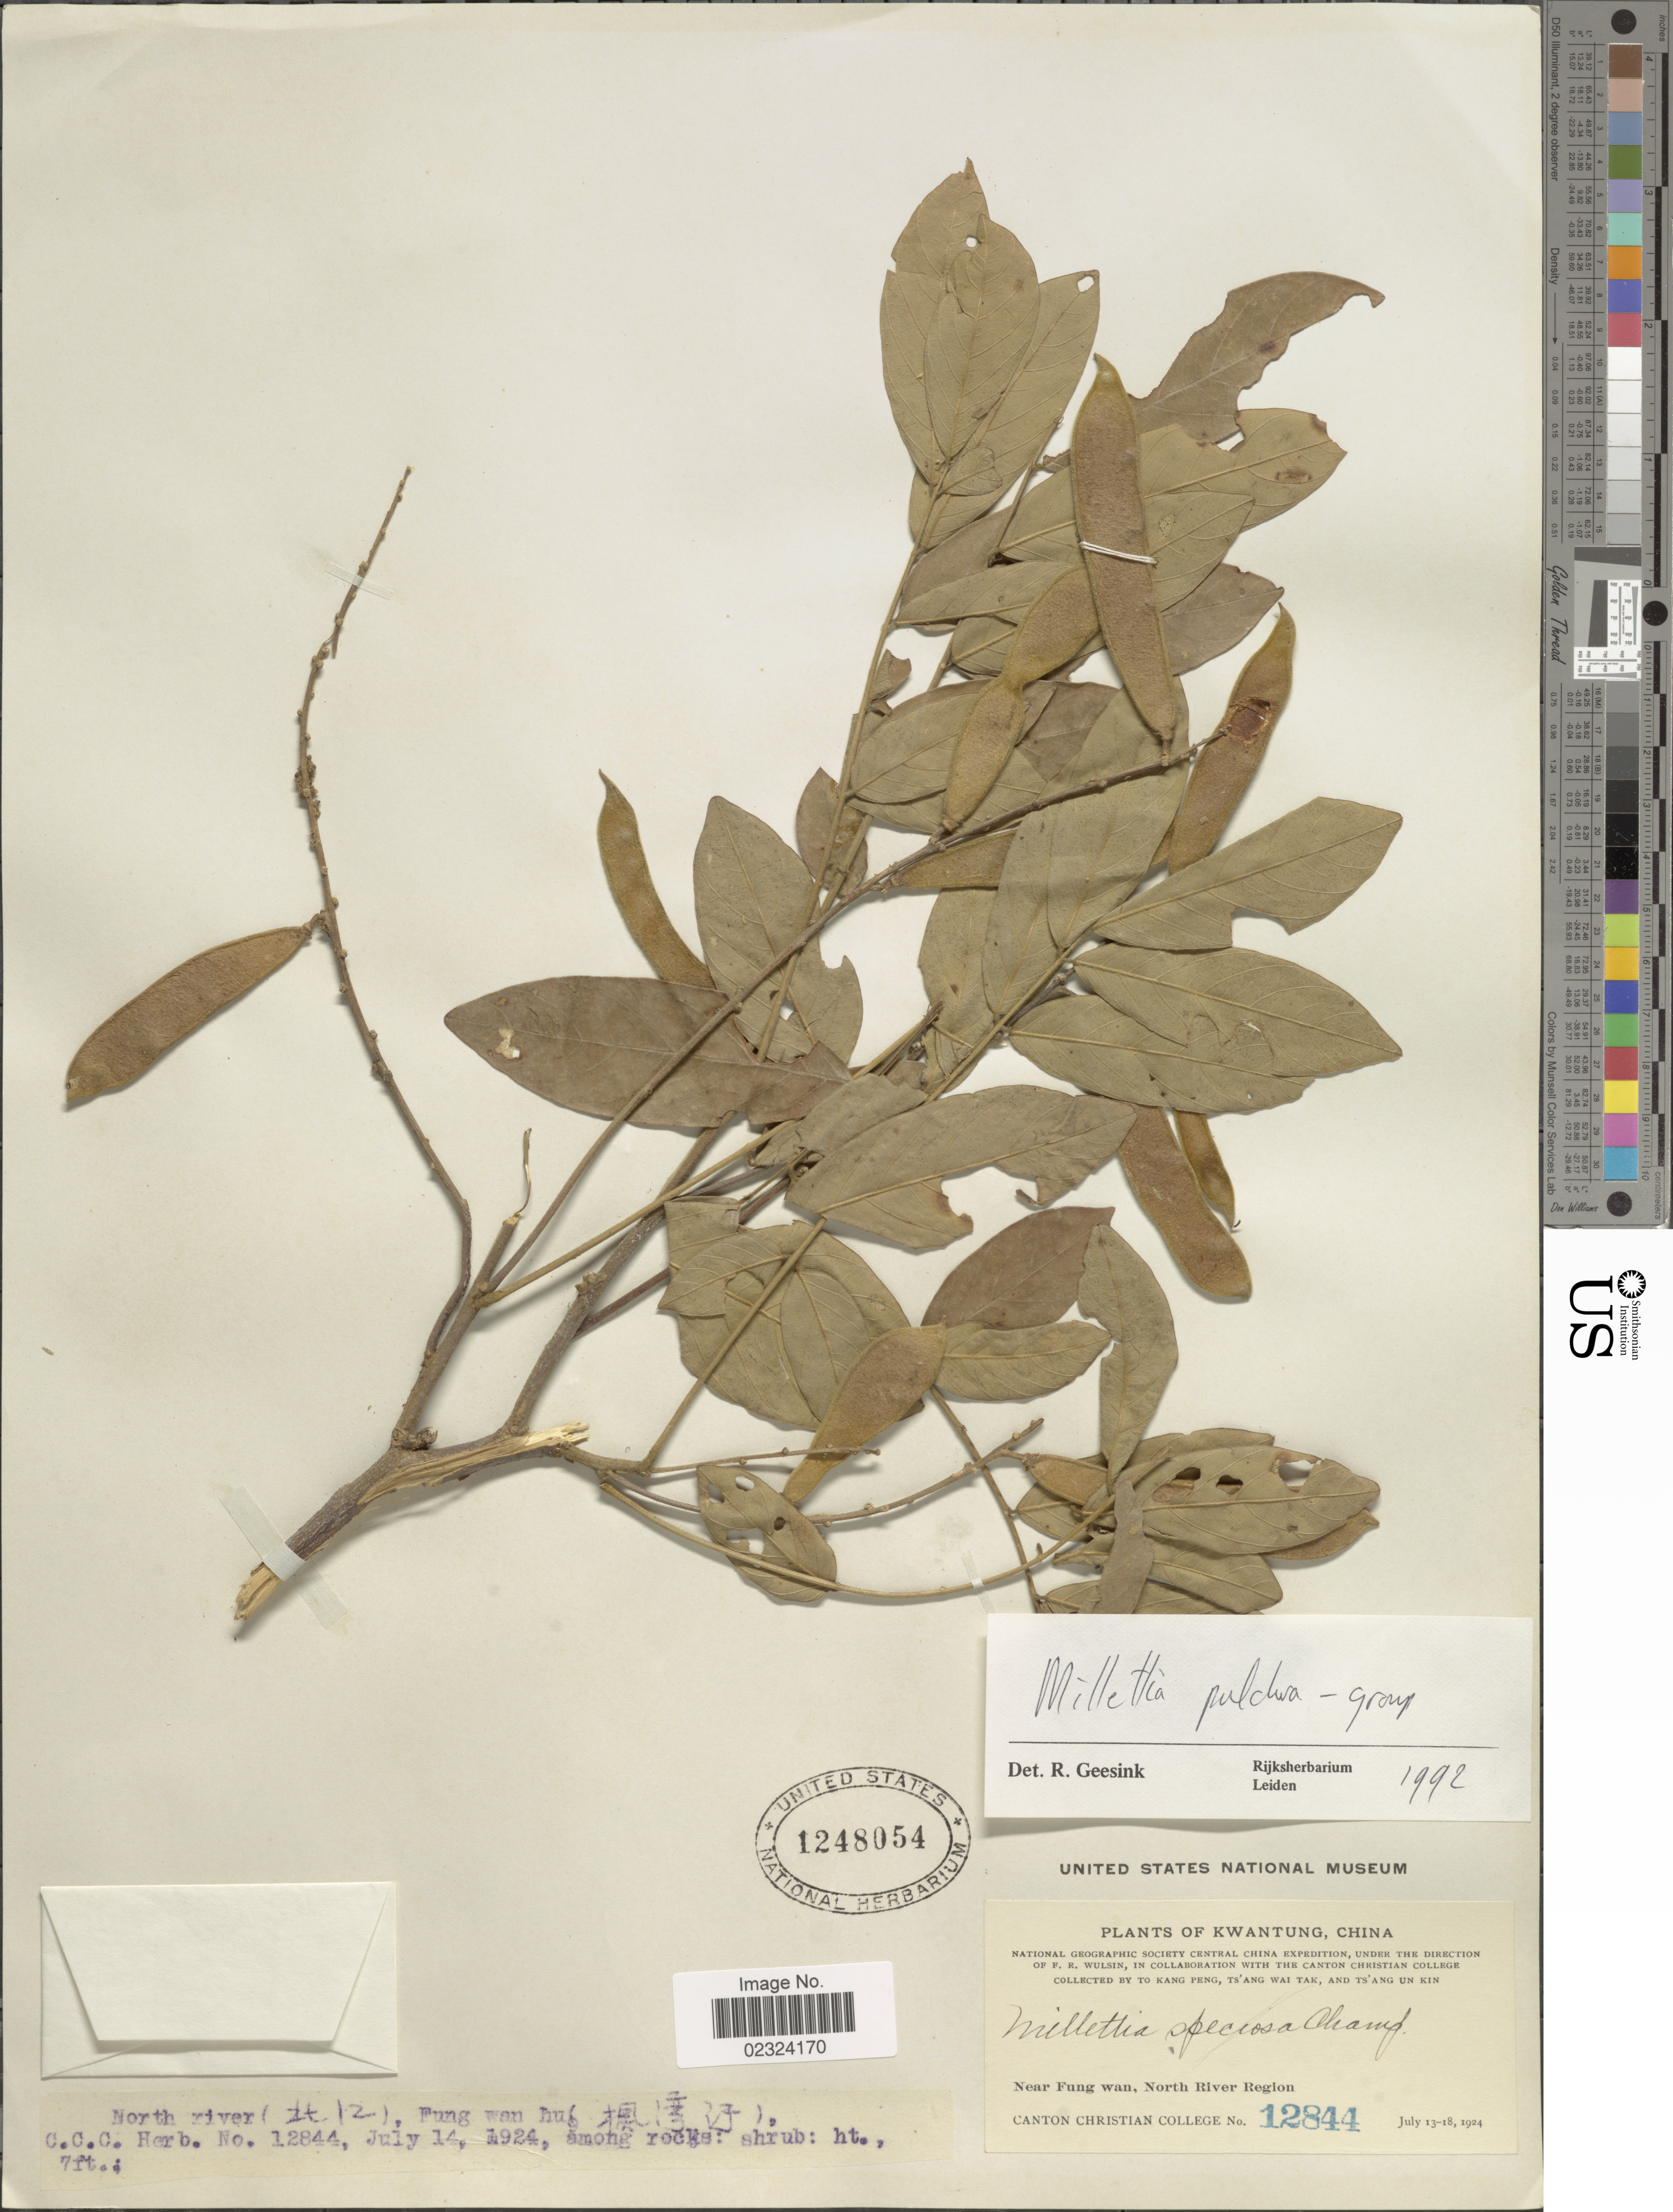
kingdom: Plantae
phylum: Tracheophyta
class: Magnoliopsida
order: Fabales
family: Fabaceae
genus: Millettia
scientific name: Millettia pulchra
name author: (Benth.) Kurz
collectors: K. Peng, W. T. Tsang & Ts' Ang Un Kin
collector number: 12844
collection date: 1924-07-14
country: China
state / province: Guangdong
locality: Kwantung. Near Fung Wan, North River Region.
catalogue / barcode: US 1248054